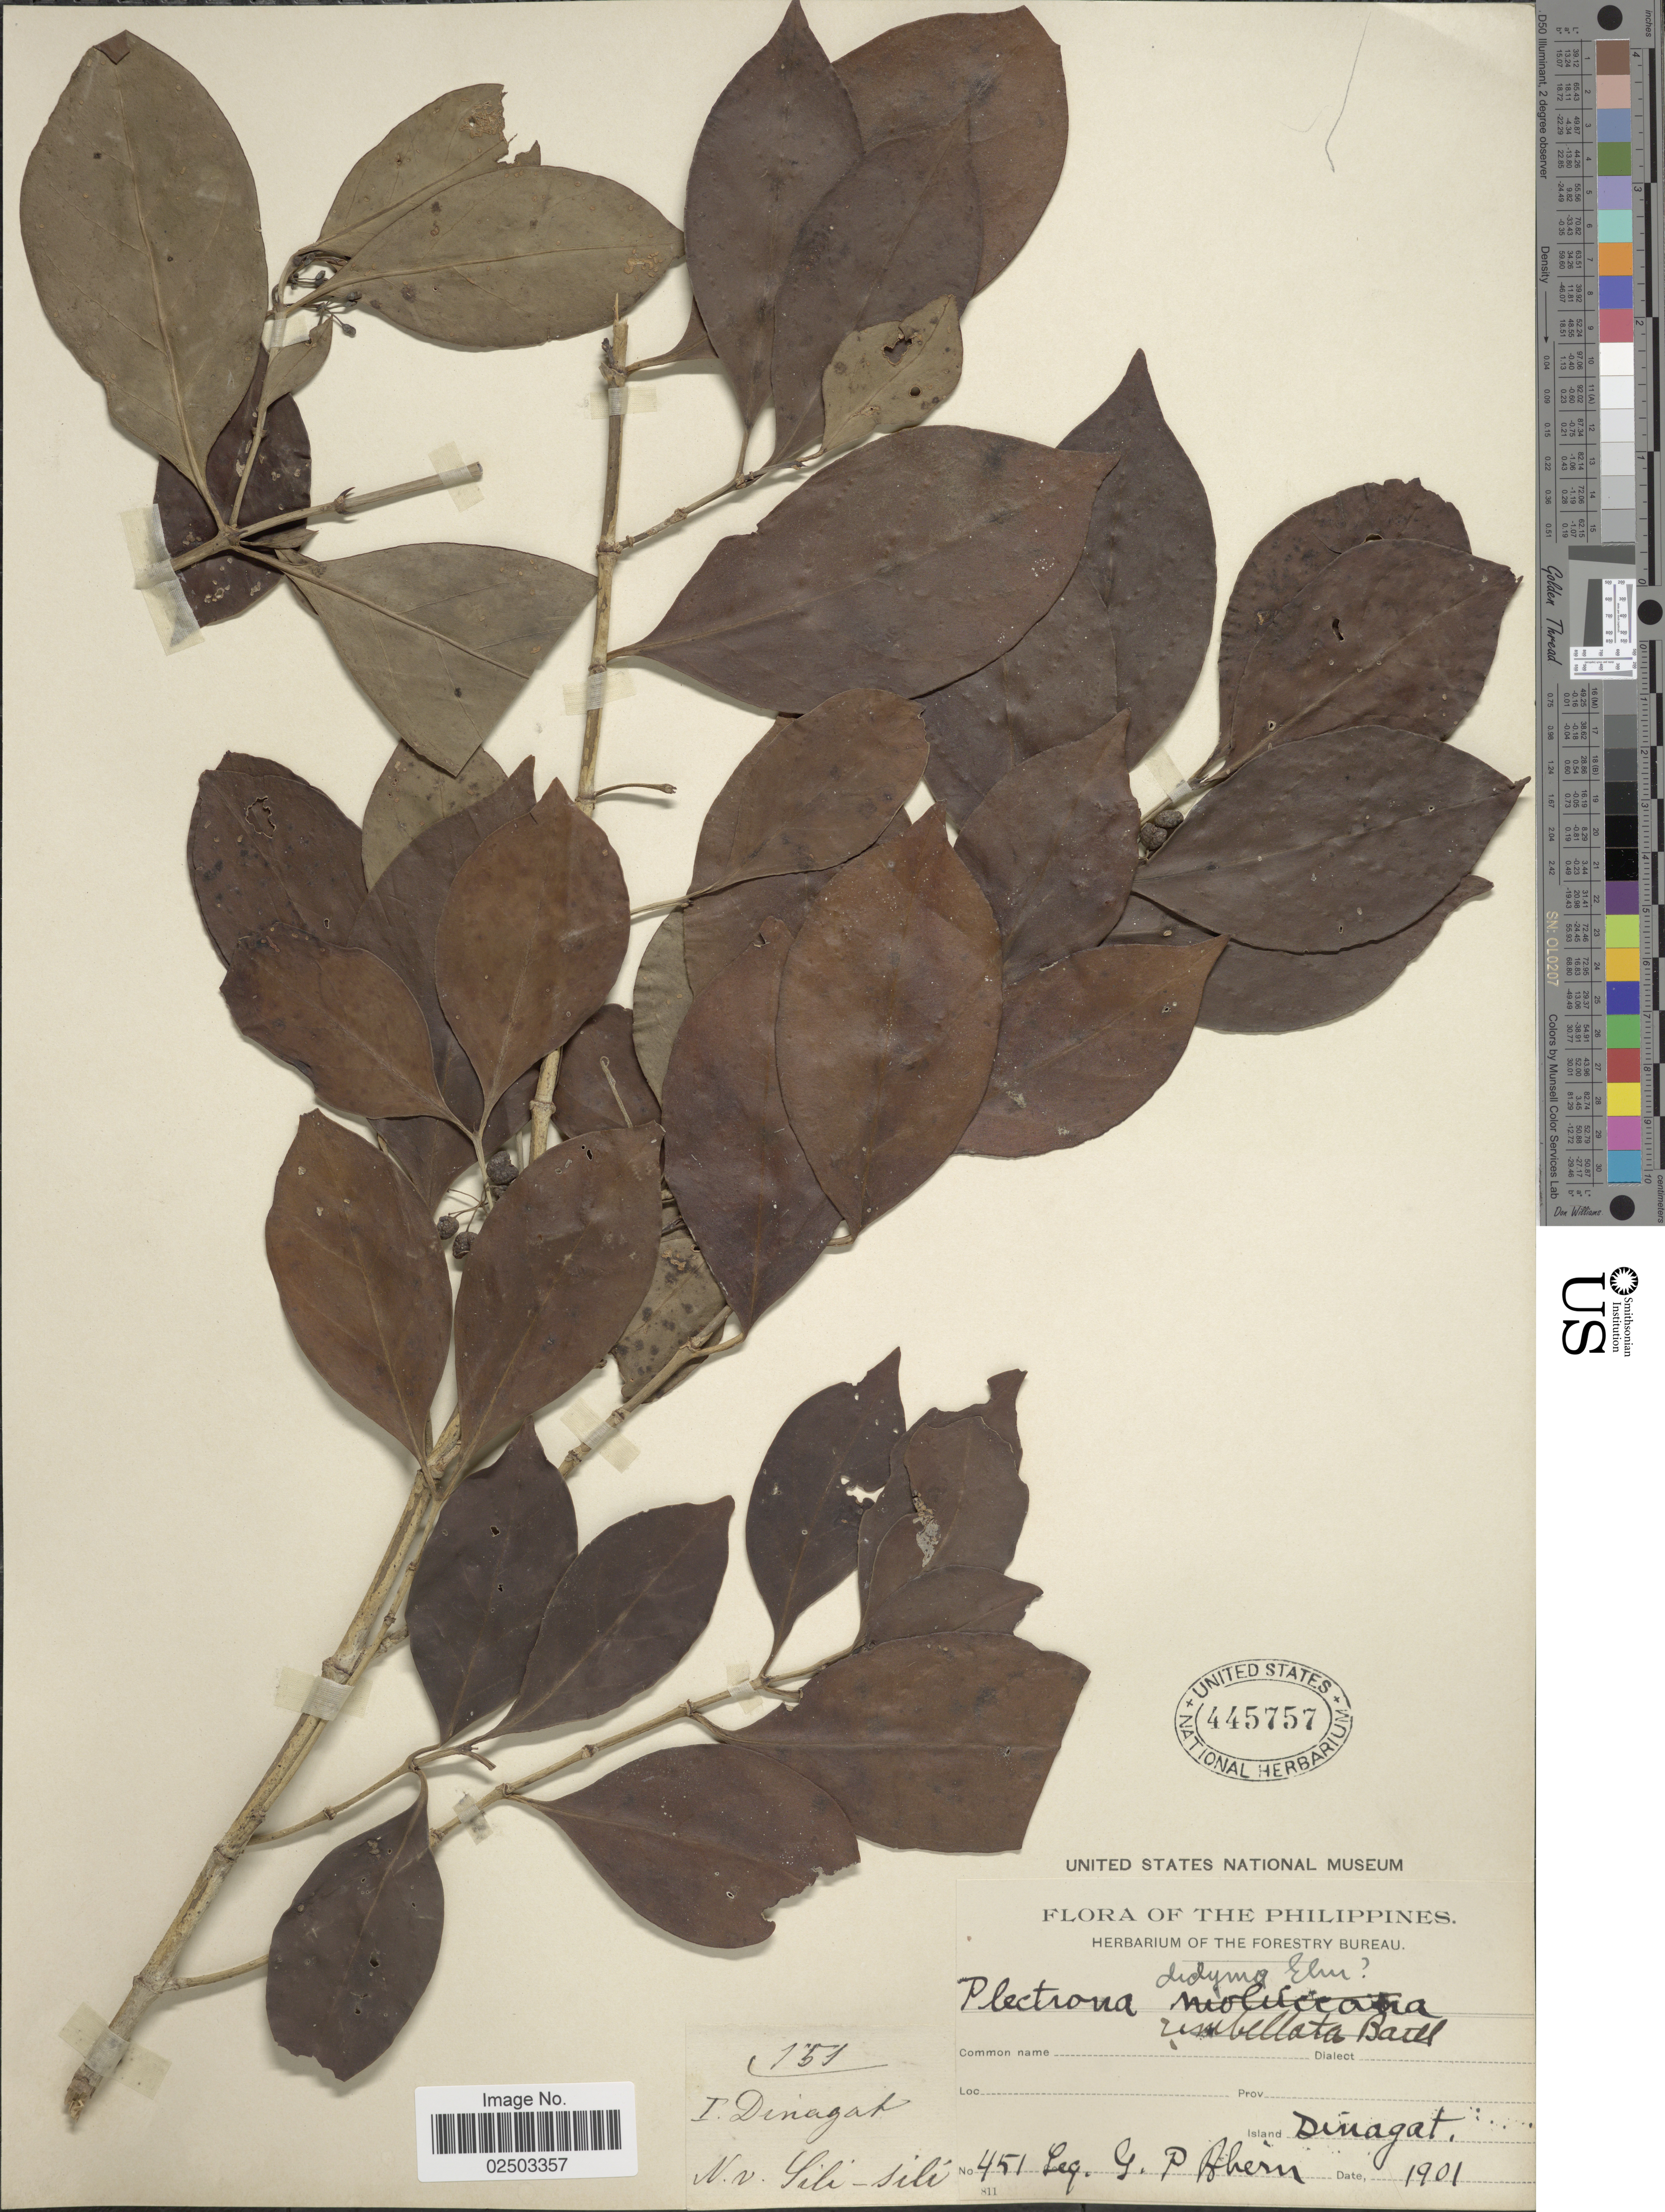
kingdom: Plantae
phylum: Tracheophyta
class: Magnoliopsida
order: Gentianales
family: Rubiaceae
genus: Canthium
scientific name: Canthium dicoccum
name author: (Gaertn.) Merr.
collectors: G. Ahern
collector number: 451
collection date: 1901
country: Philippines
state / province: Caraga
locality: Island Dinagat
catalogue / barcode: US 445757